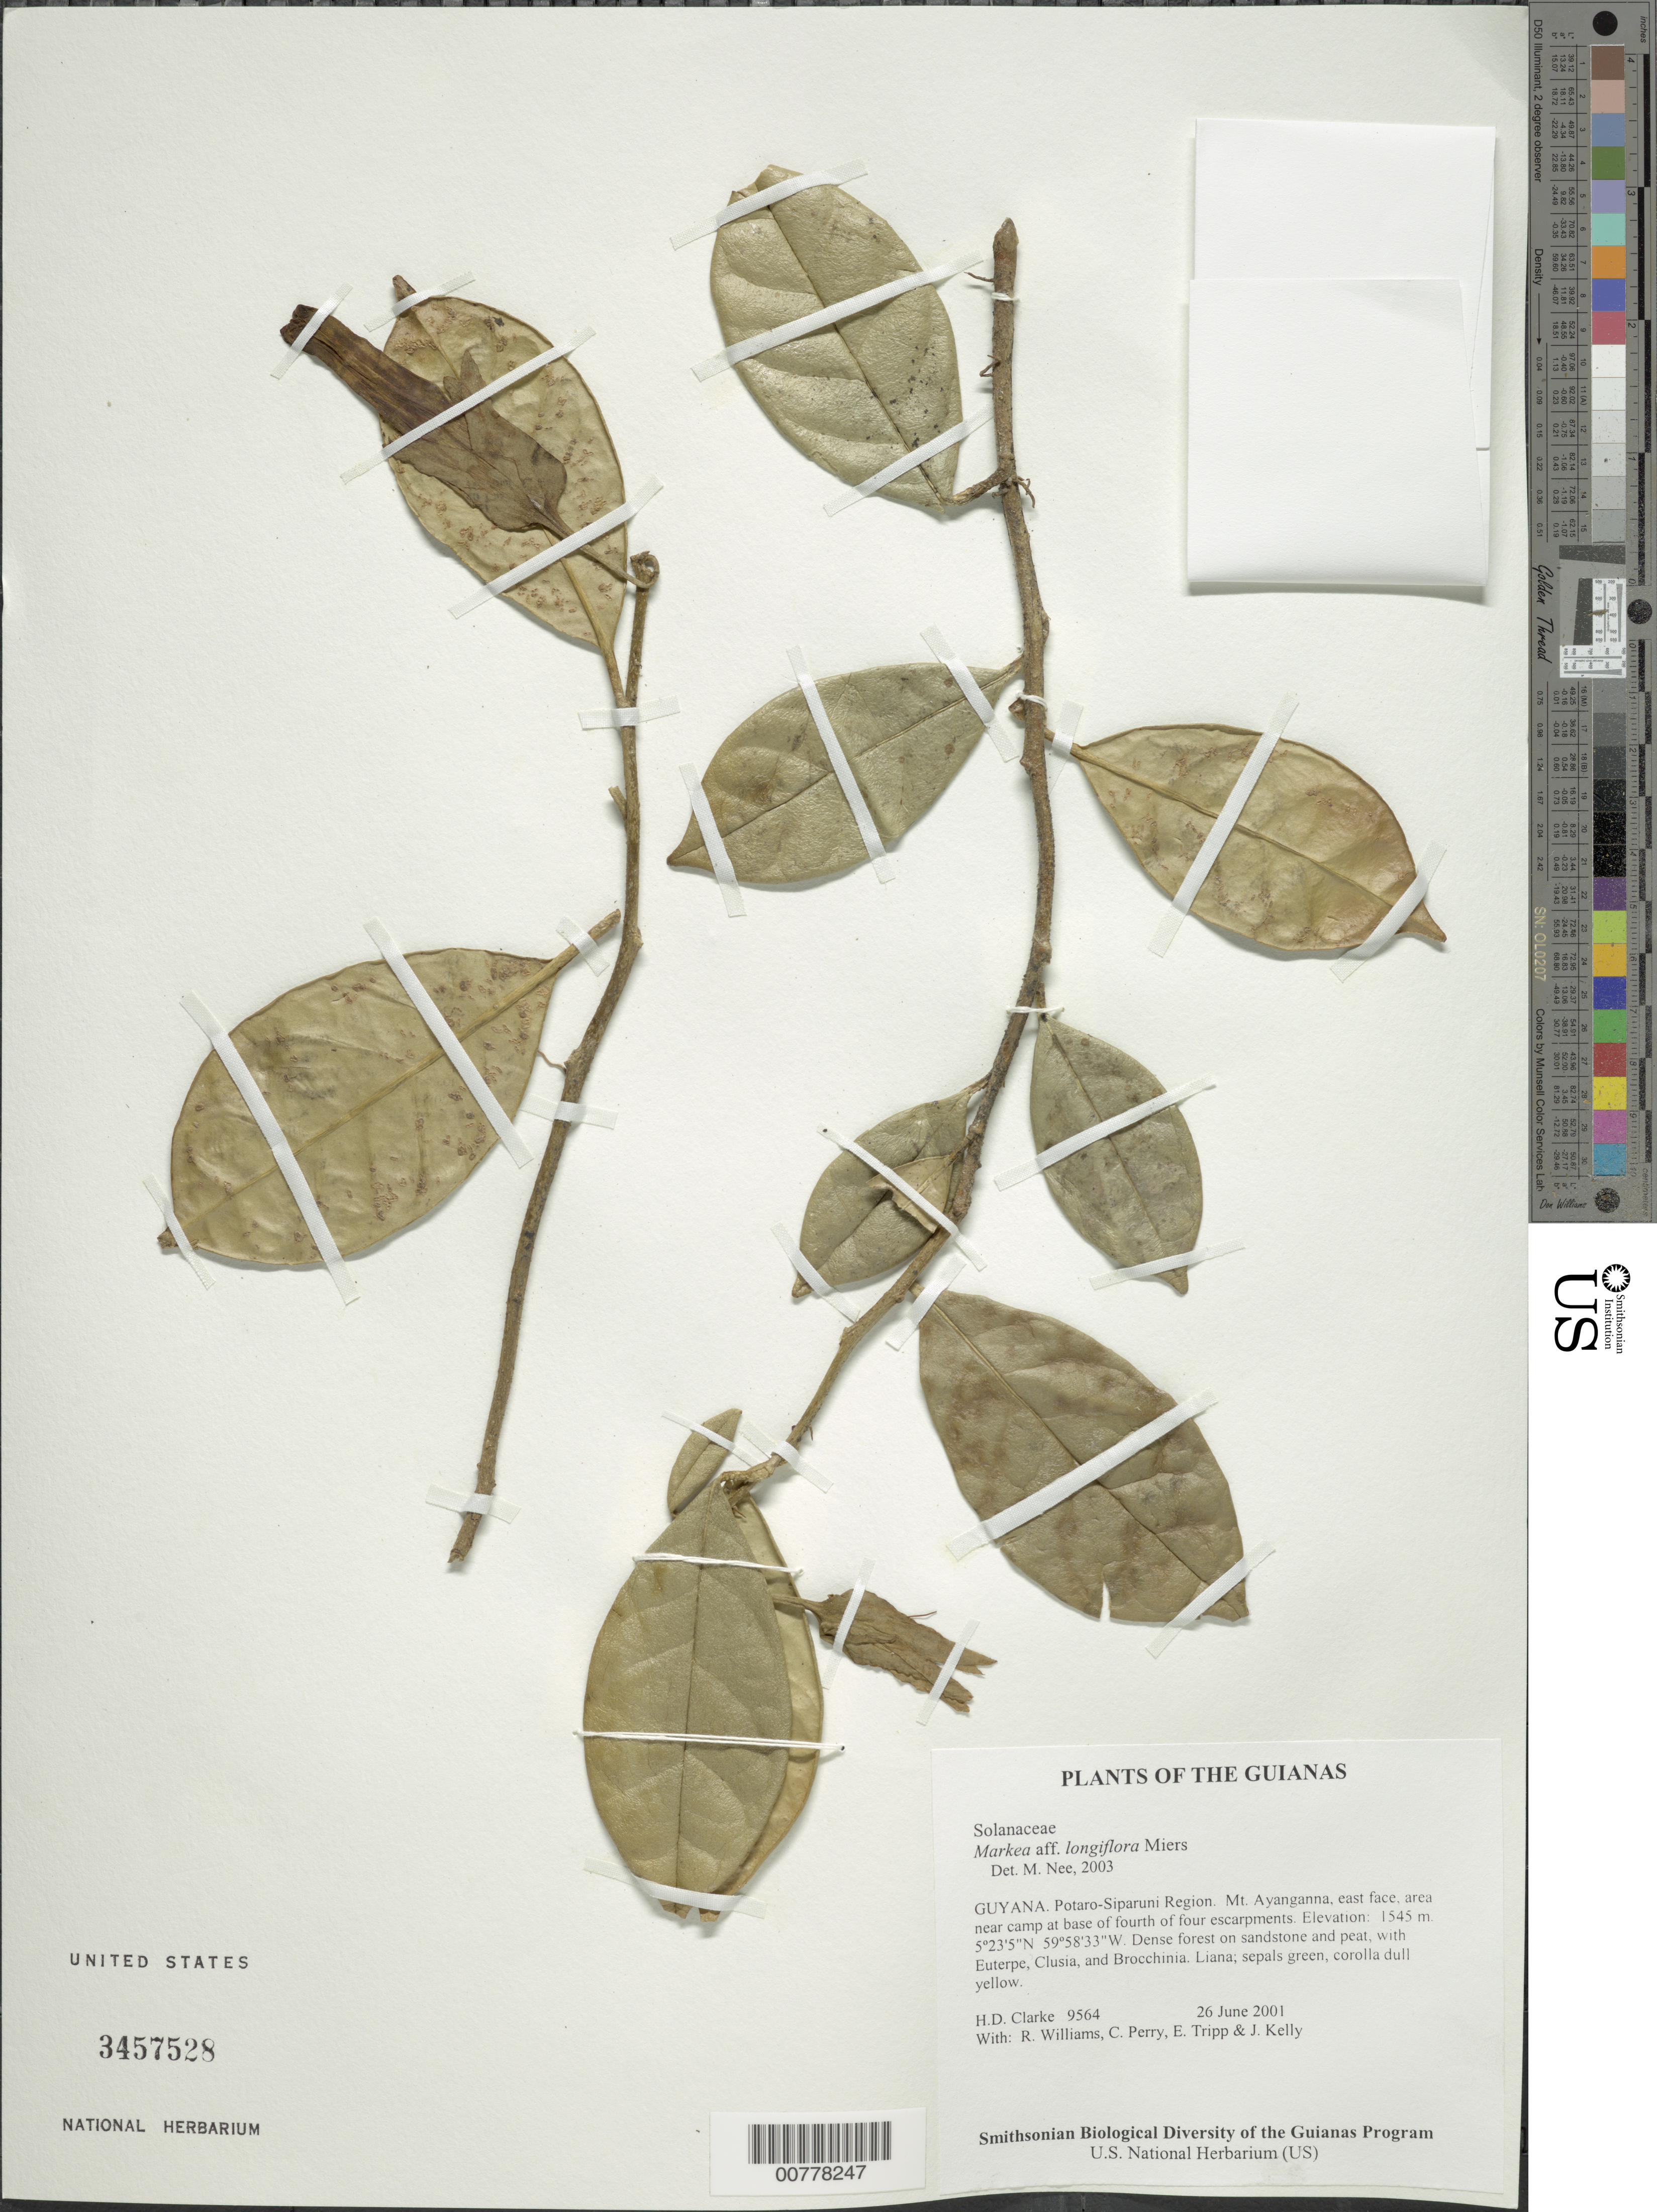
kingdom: Plantae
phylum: Tracheophyta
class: Magnoliopsida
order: Solanales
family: Solanaceae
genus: Markea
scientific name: Markea longiflora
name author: Miers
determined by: Nee, Michael H.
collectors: H. D. Clarke, R. Williams, C. Perry, E. Tripp & J. Kelly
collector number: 9564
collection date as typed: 26 June 2001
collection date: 2001-06-26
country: Guyana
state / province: Potaro-Siparuni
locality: Mt. Ayanganna, east face, area near camp at base of fourth of four escarpments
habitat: Dense forest on sandstone and peat, with Euterpe, Clusia, and Brocchinia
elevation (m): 1545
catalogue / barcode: US 3457528